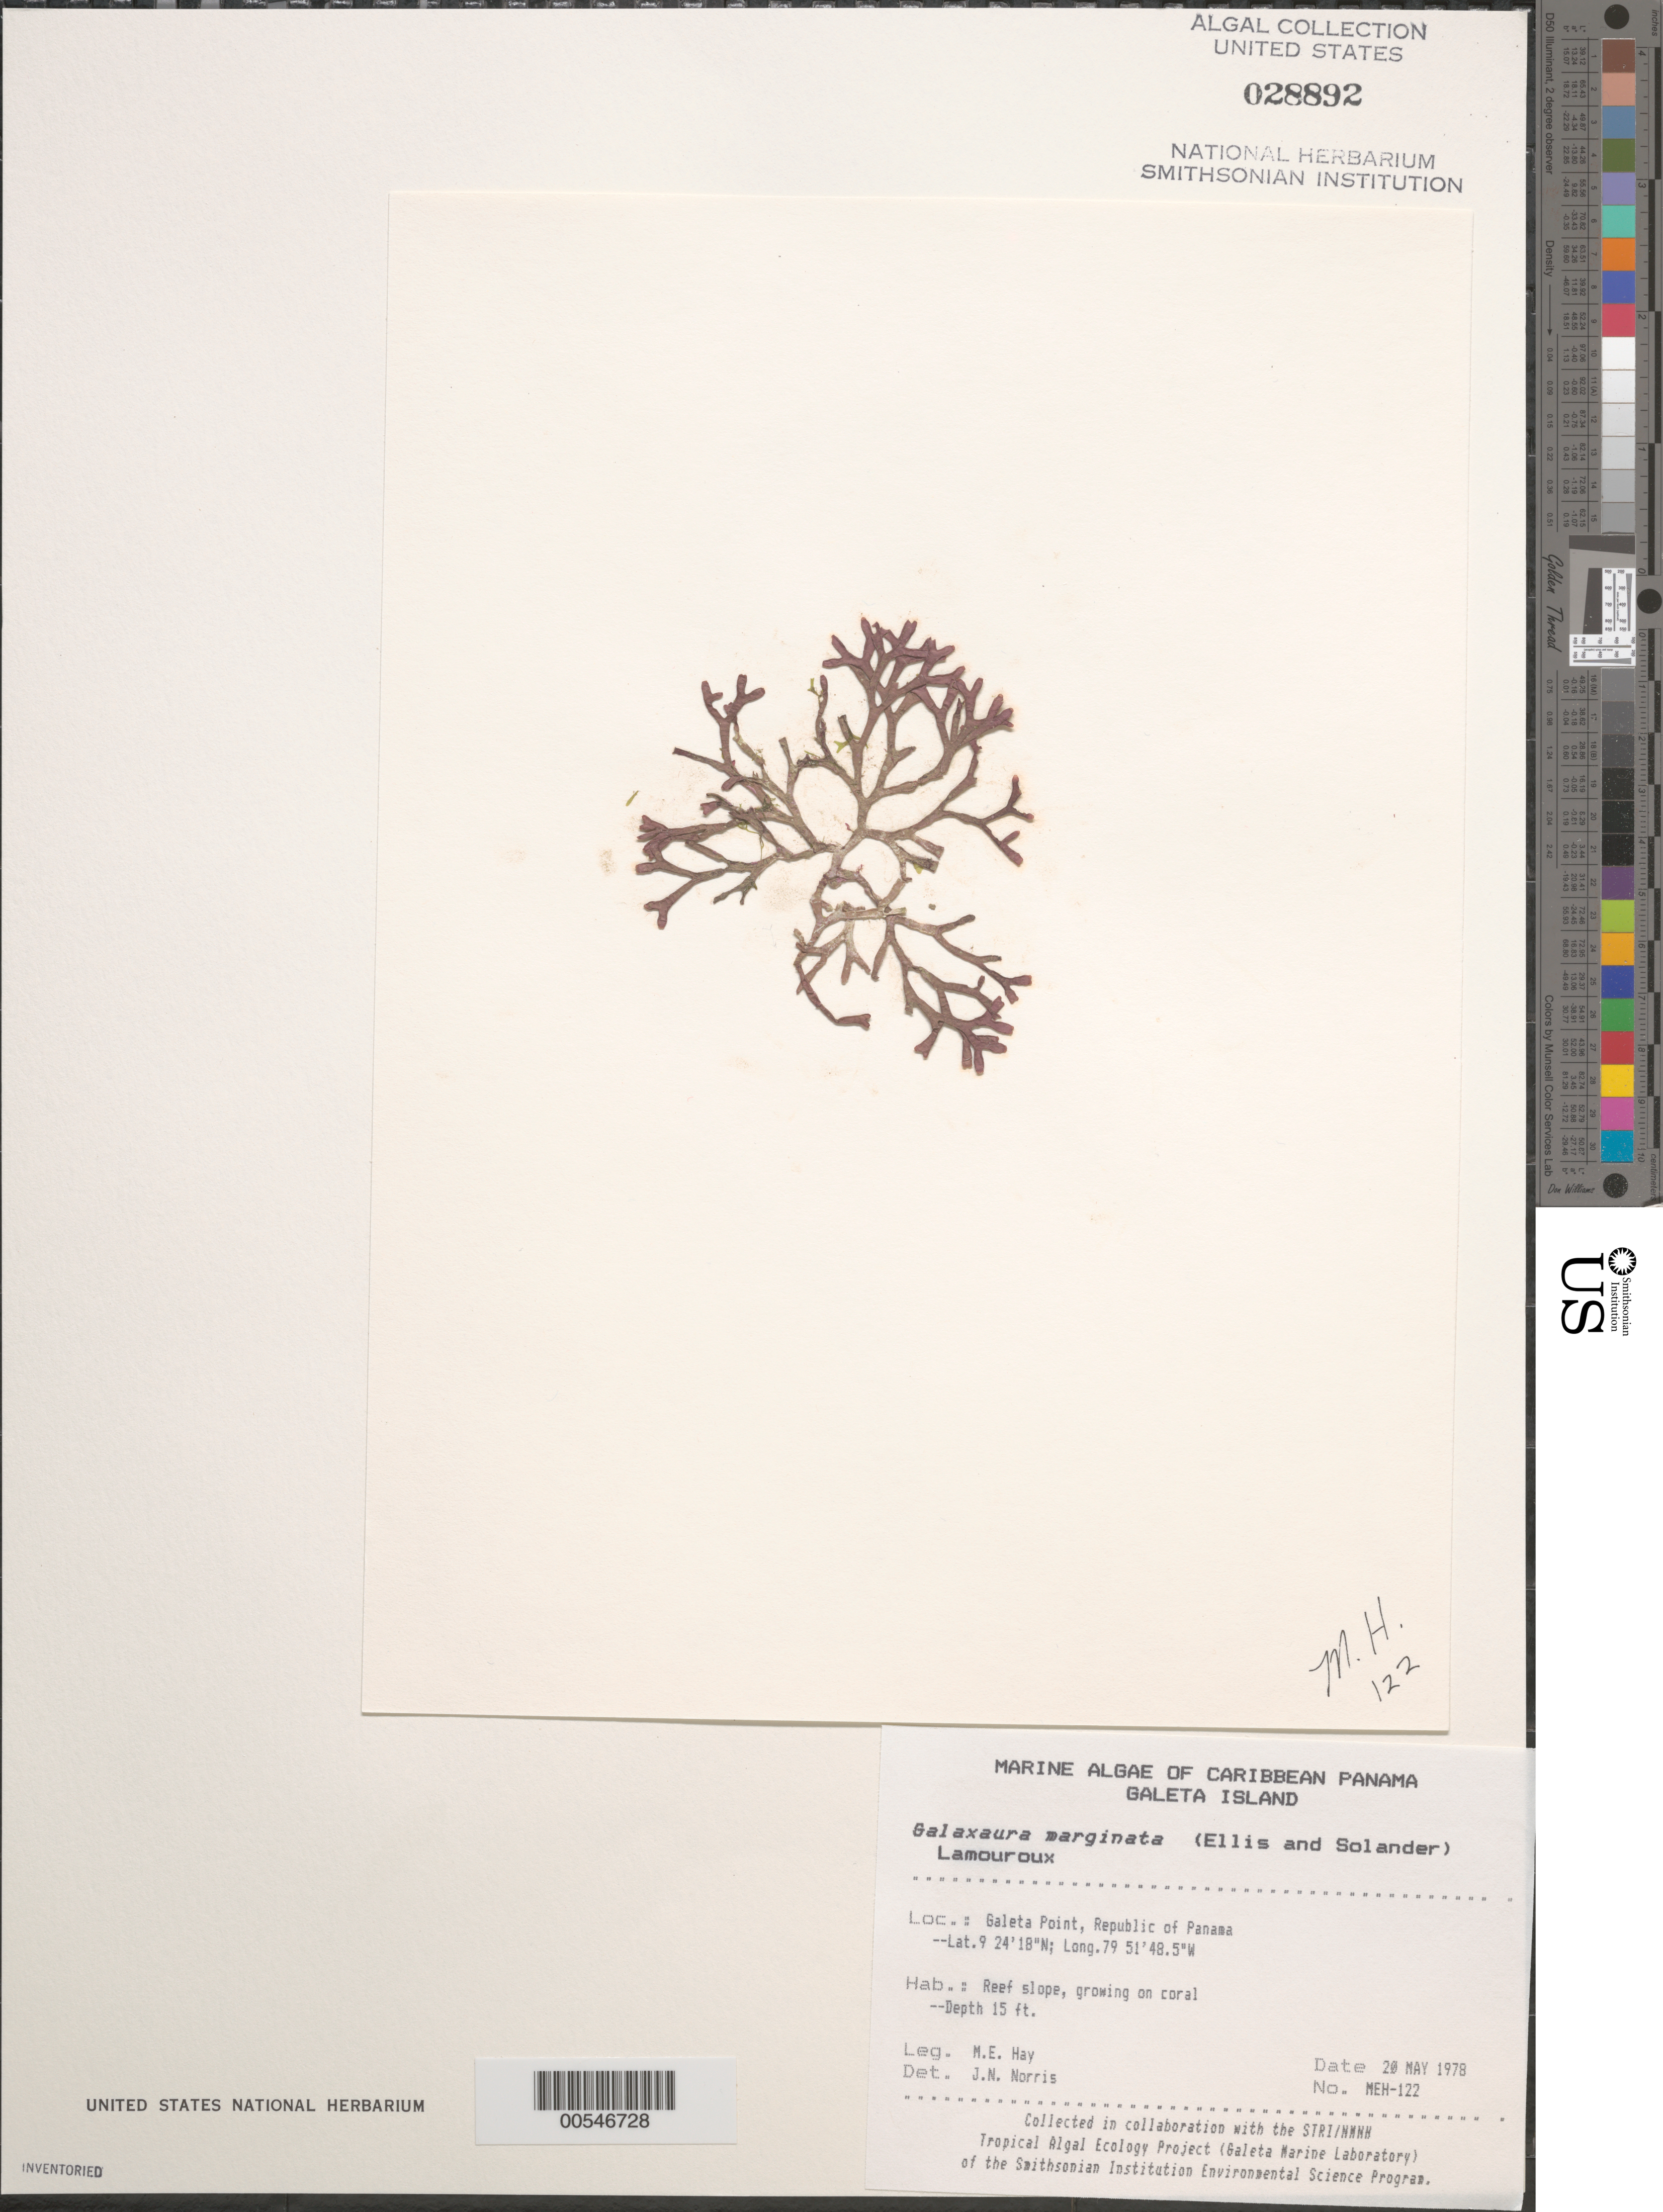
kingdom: Plantae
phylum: Rhodophyta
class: Florideophyceae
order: Nemaliales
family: Galaxauraceae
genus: Galaxaura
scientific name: Galaxaura marginata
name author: (J. Ellis & Sol.) J.V.Lamouroux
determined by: Norris, James N.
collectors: M. E. Hay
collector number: MEH-122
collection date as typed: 20 May 1978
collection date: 1978-05-20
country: Panama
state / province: Colón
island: Galeta Island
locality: Galeta Point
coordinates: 9 24' 18" N, 79 51' 48.5" W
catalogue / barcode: US 28892